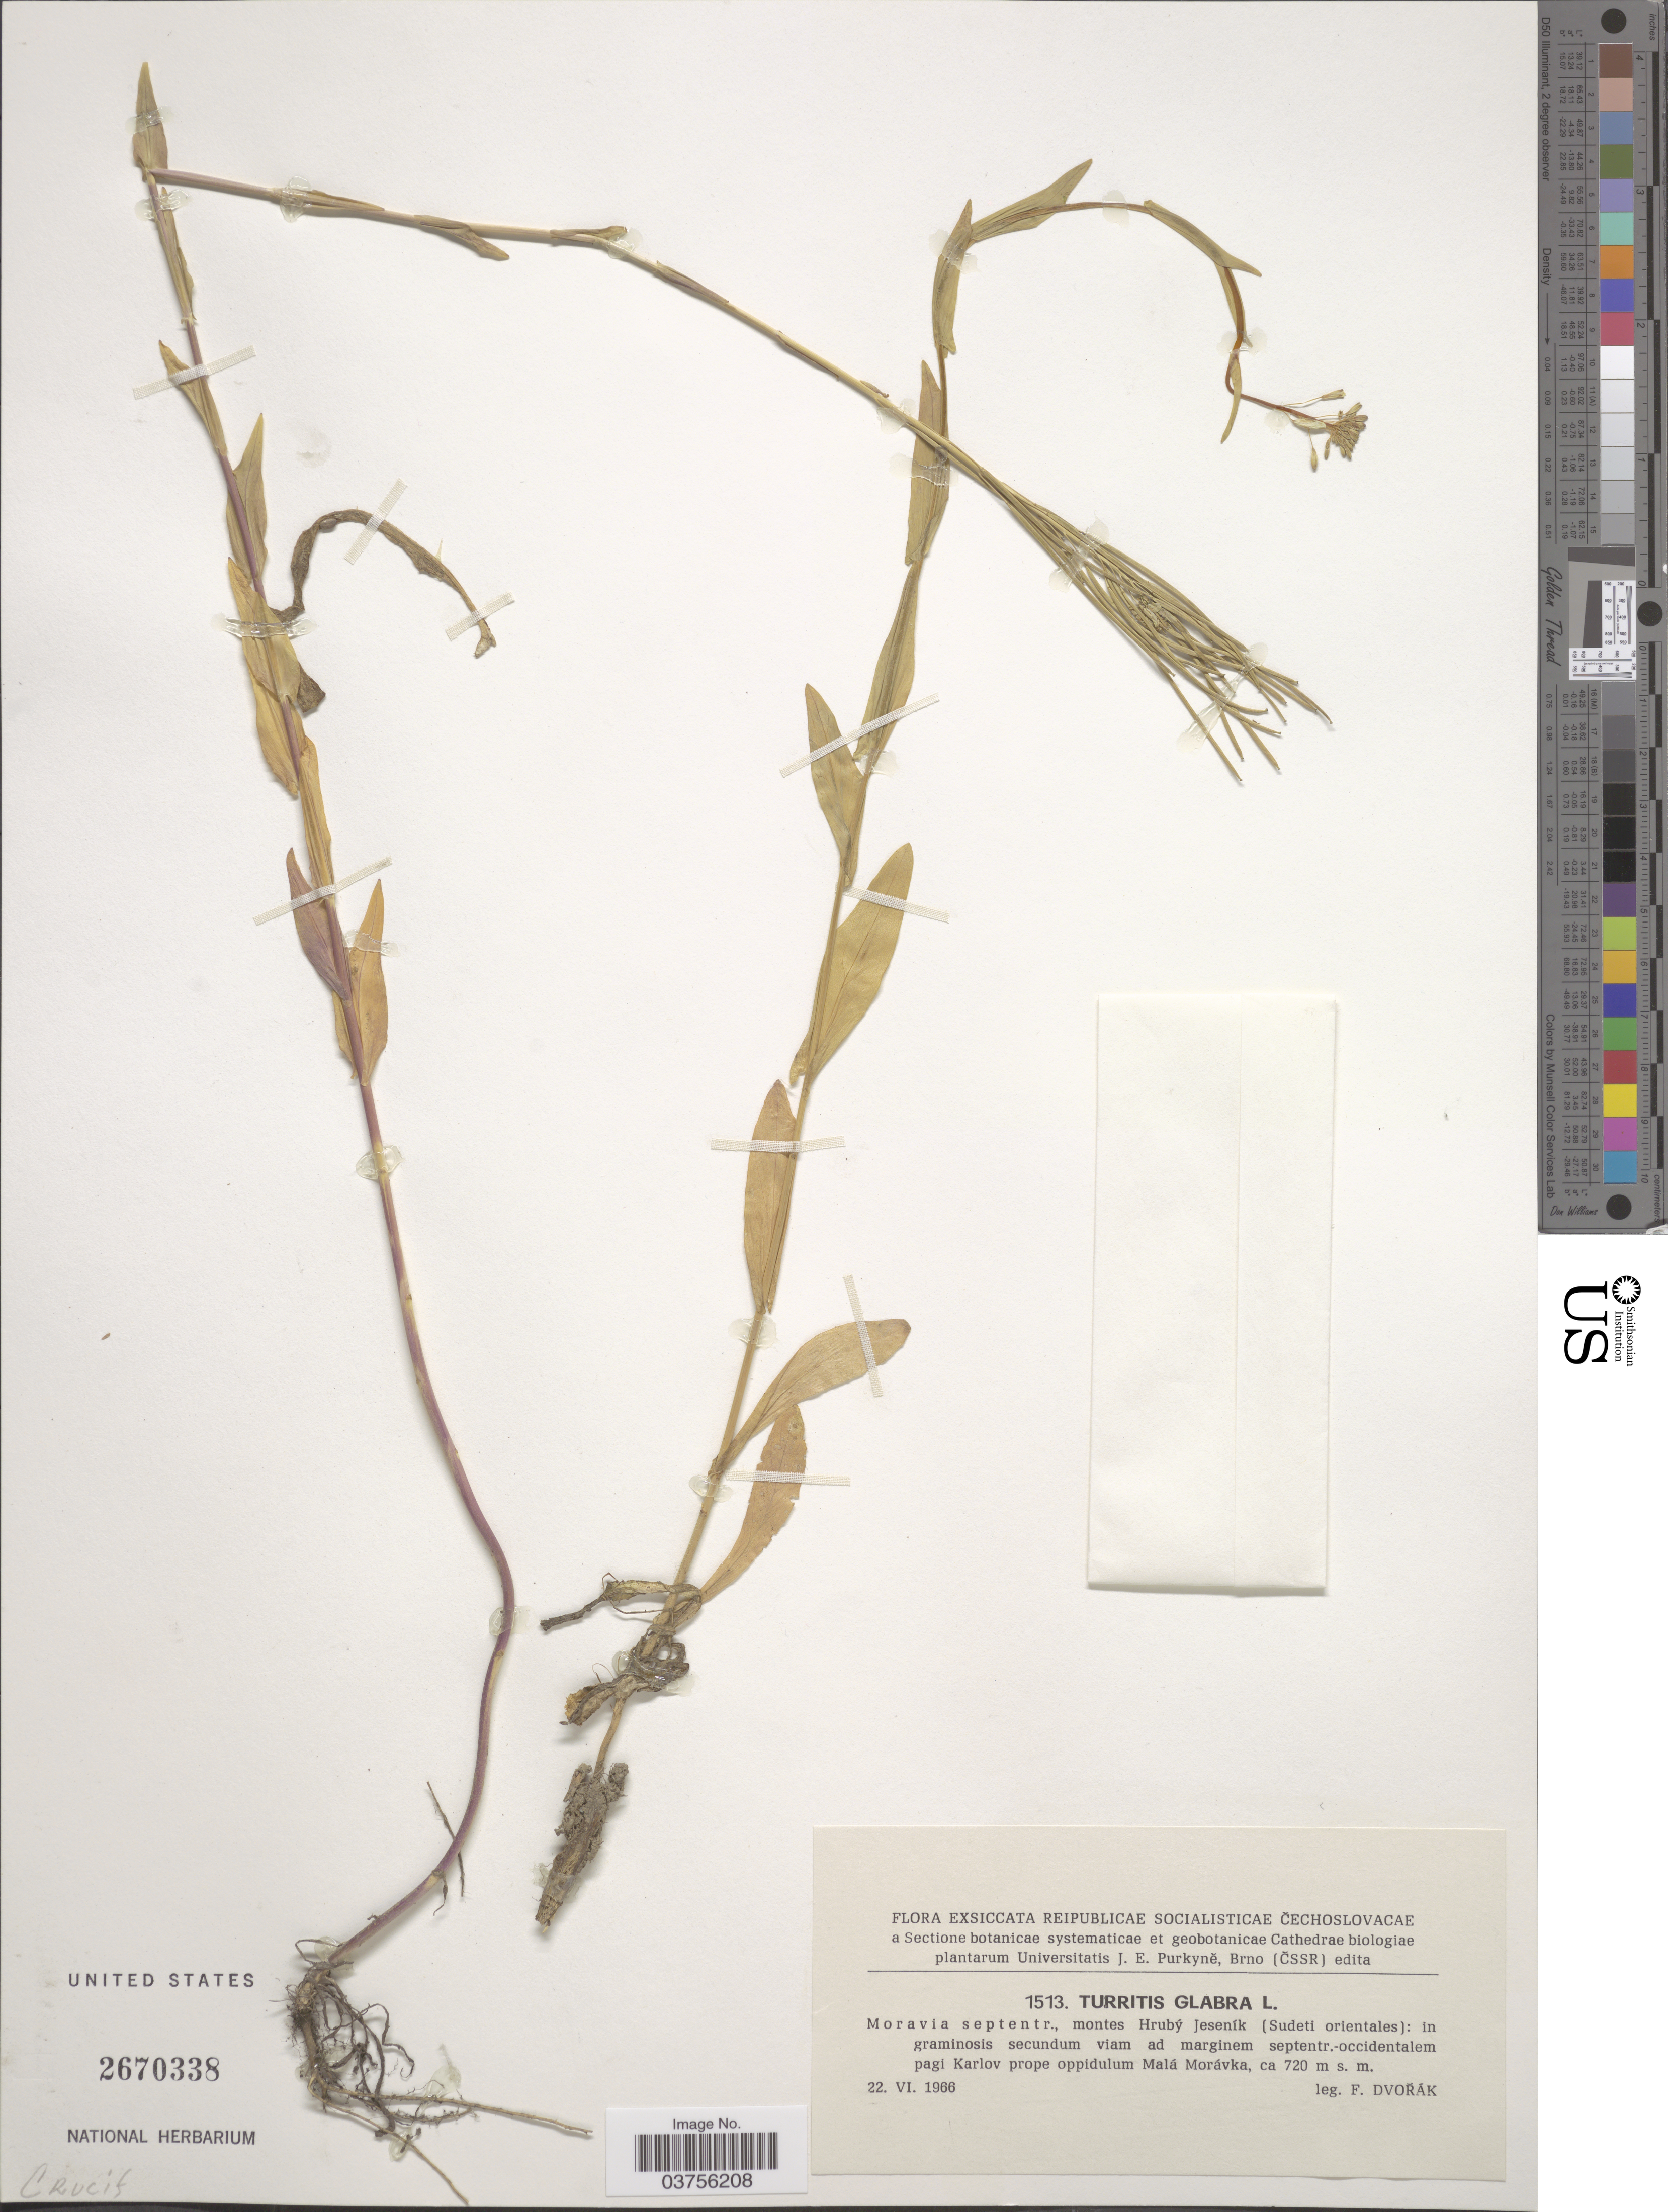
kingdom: Plantae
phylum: Tracheophyta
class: Magnoliopsida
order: Brassicales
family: Brassicaceae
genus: Turritis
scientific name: Turritis glabra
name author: L.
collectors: F. Dvořák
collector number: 1513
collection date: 1966-06-22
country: Czechia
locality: Reipublicae Socialisticae Čechoslovacae. Moravia septentr., montes Hrubý Jeseník (Sudeti orientales): in graminosis secundum viam ad marginem septentr.-occidentalem pagi Karlov prope oppidulum Malá Morávka.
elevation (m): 720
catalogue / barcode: US 2670338